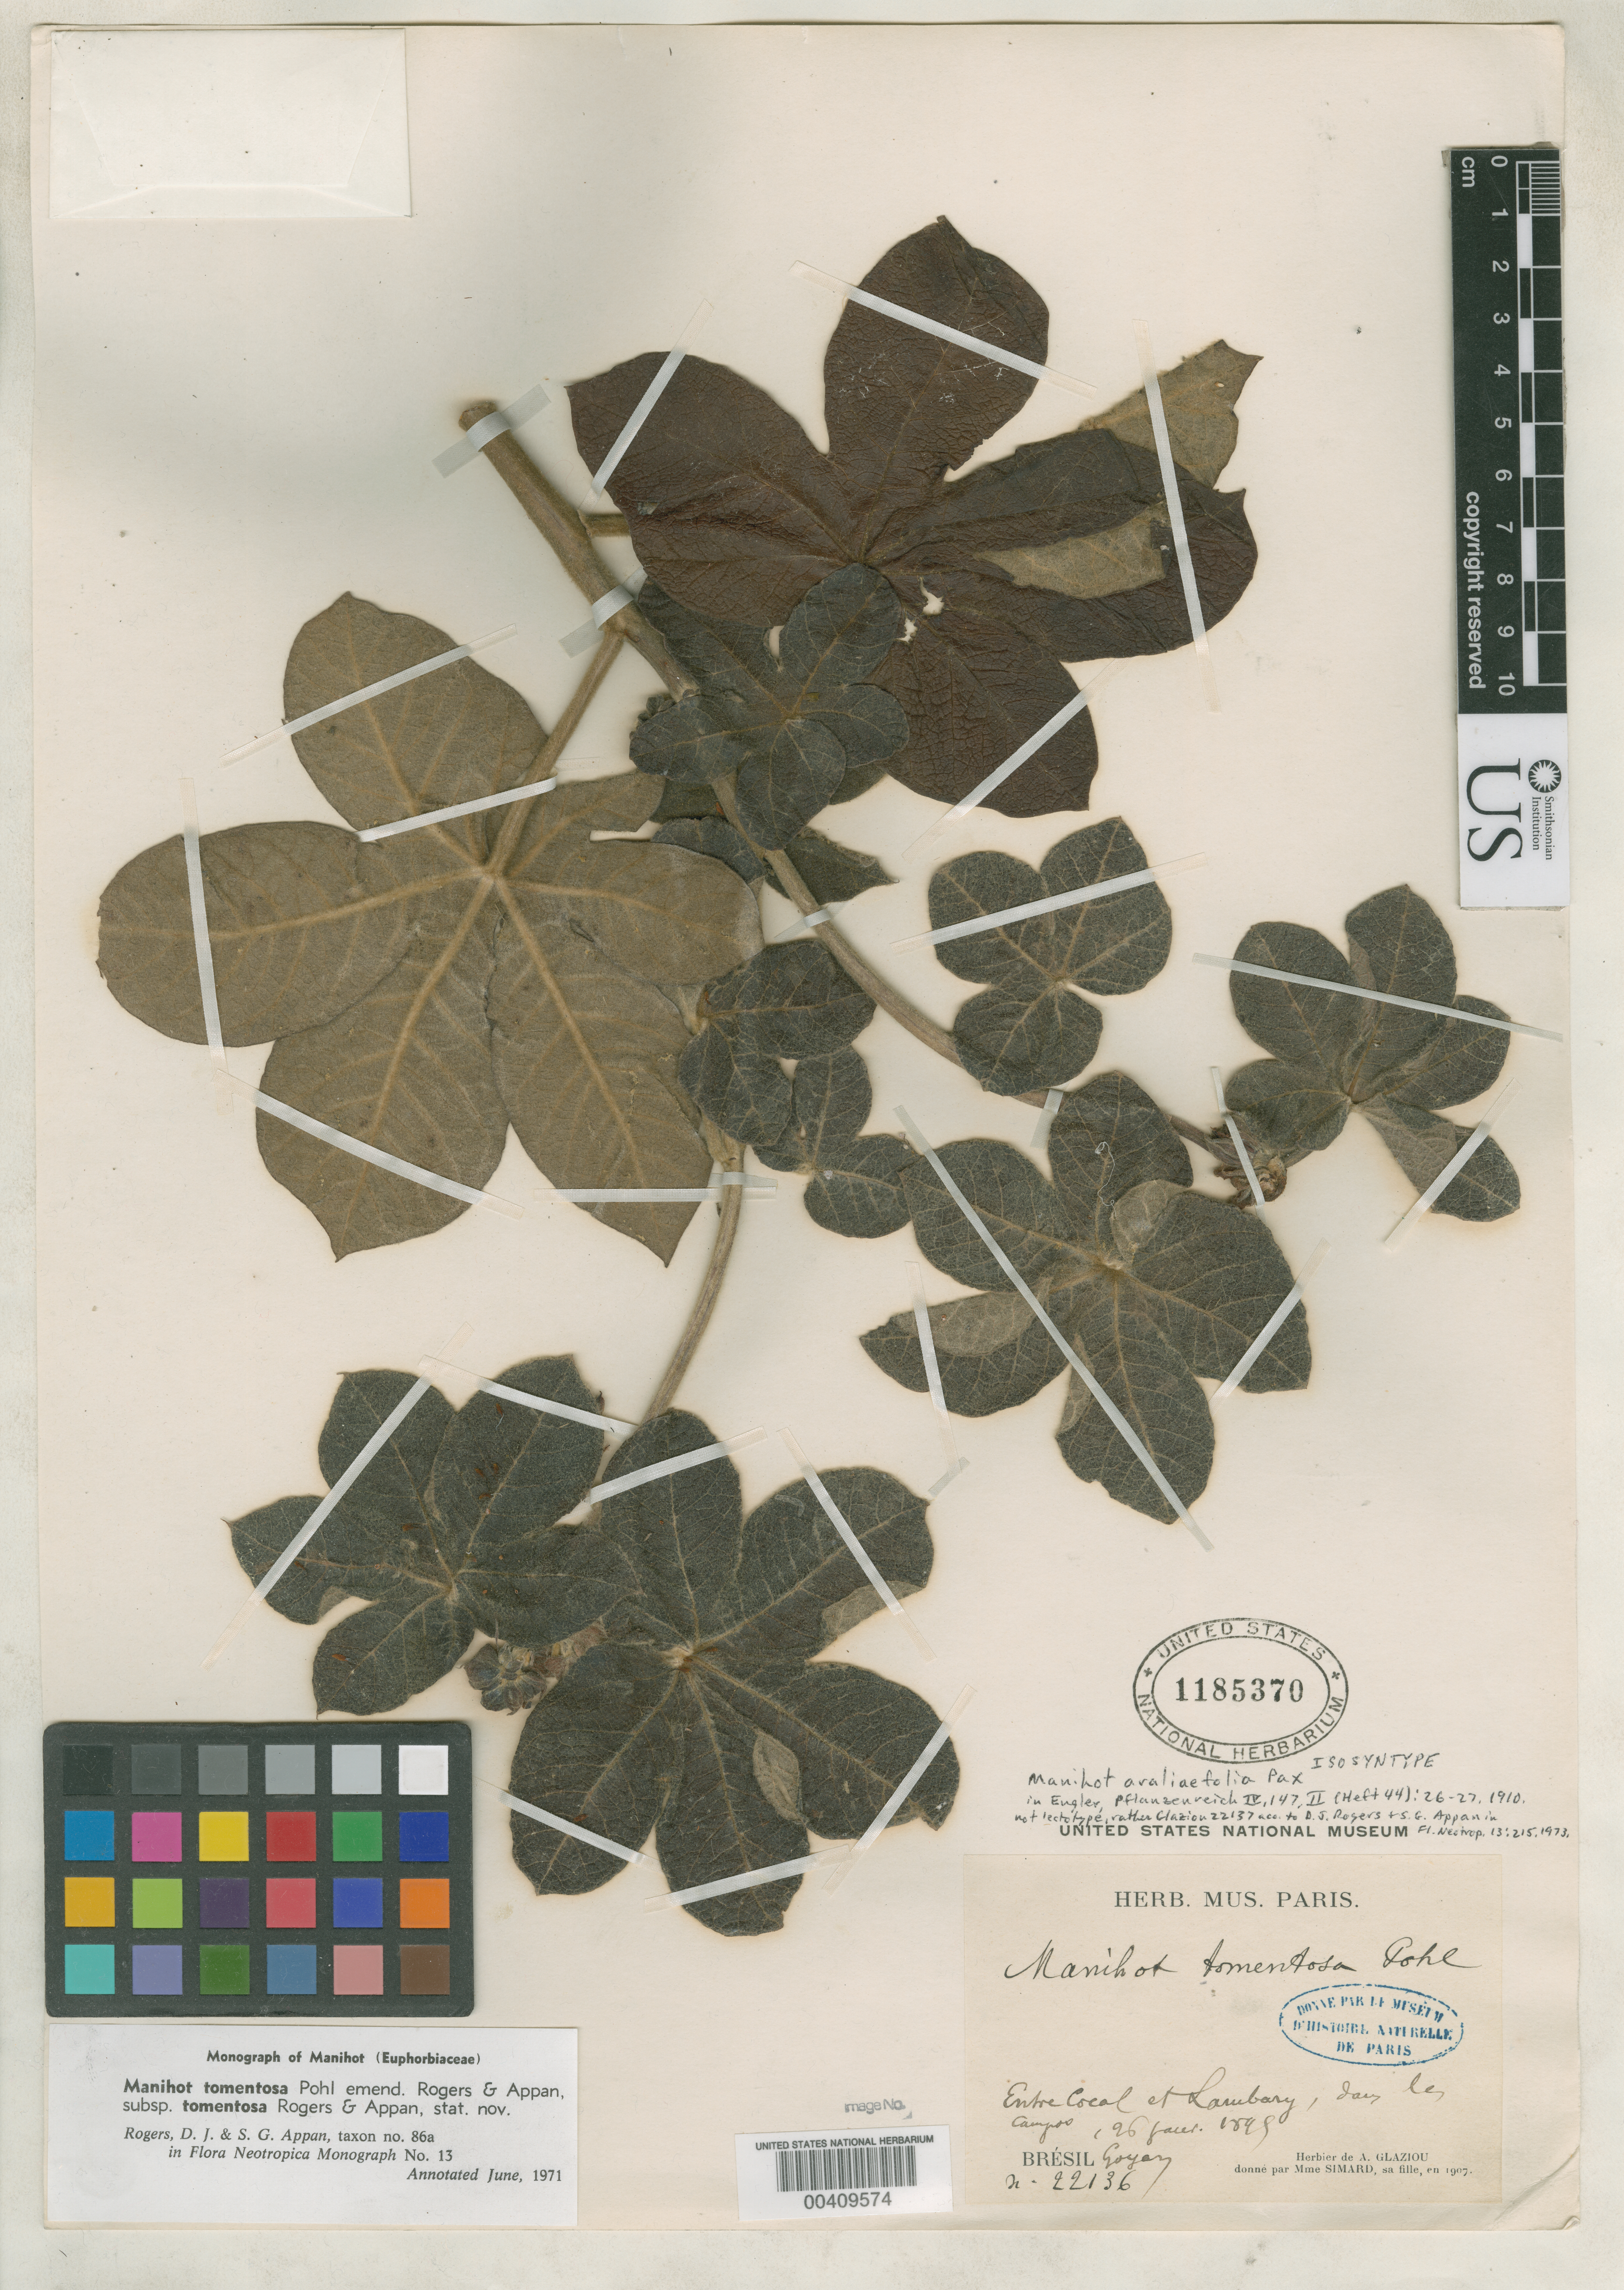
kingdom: Plantae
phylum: Tracheophyta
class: Magnoliopsida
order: Malpighiales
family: Euphorbiaceae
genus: Manihot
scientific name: Manihot araliaefolia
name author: Pax in Engl.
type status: Isosyntype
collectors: A. F. M. Glaziou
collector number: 22136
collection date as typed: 26 Jan 1895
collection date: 1895-01-26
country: Brazil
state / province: Goiás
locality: Entre Cocal et Lambary.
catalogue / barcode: US 1185370